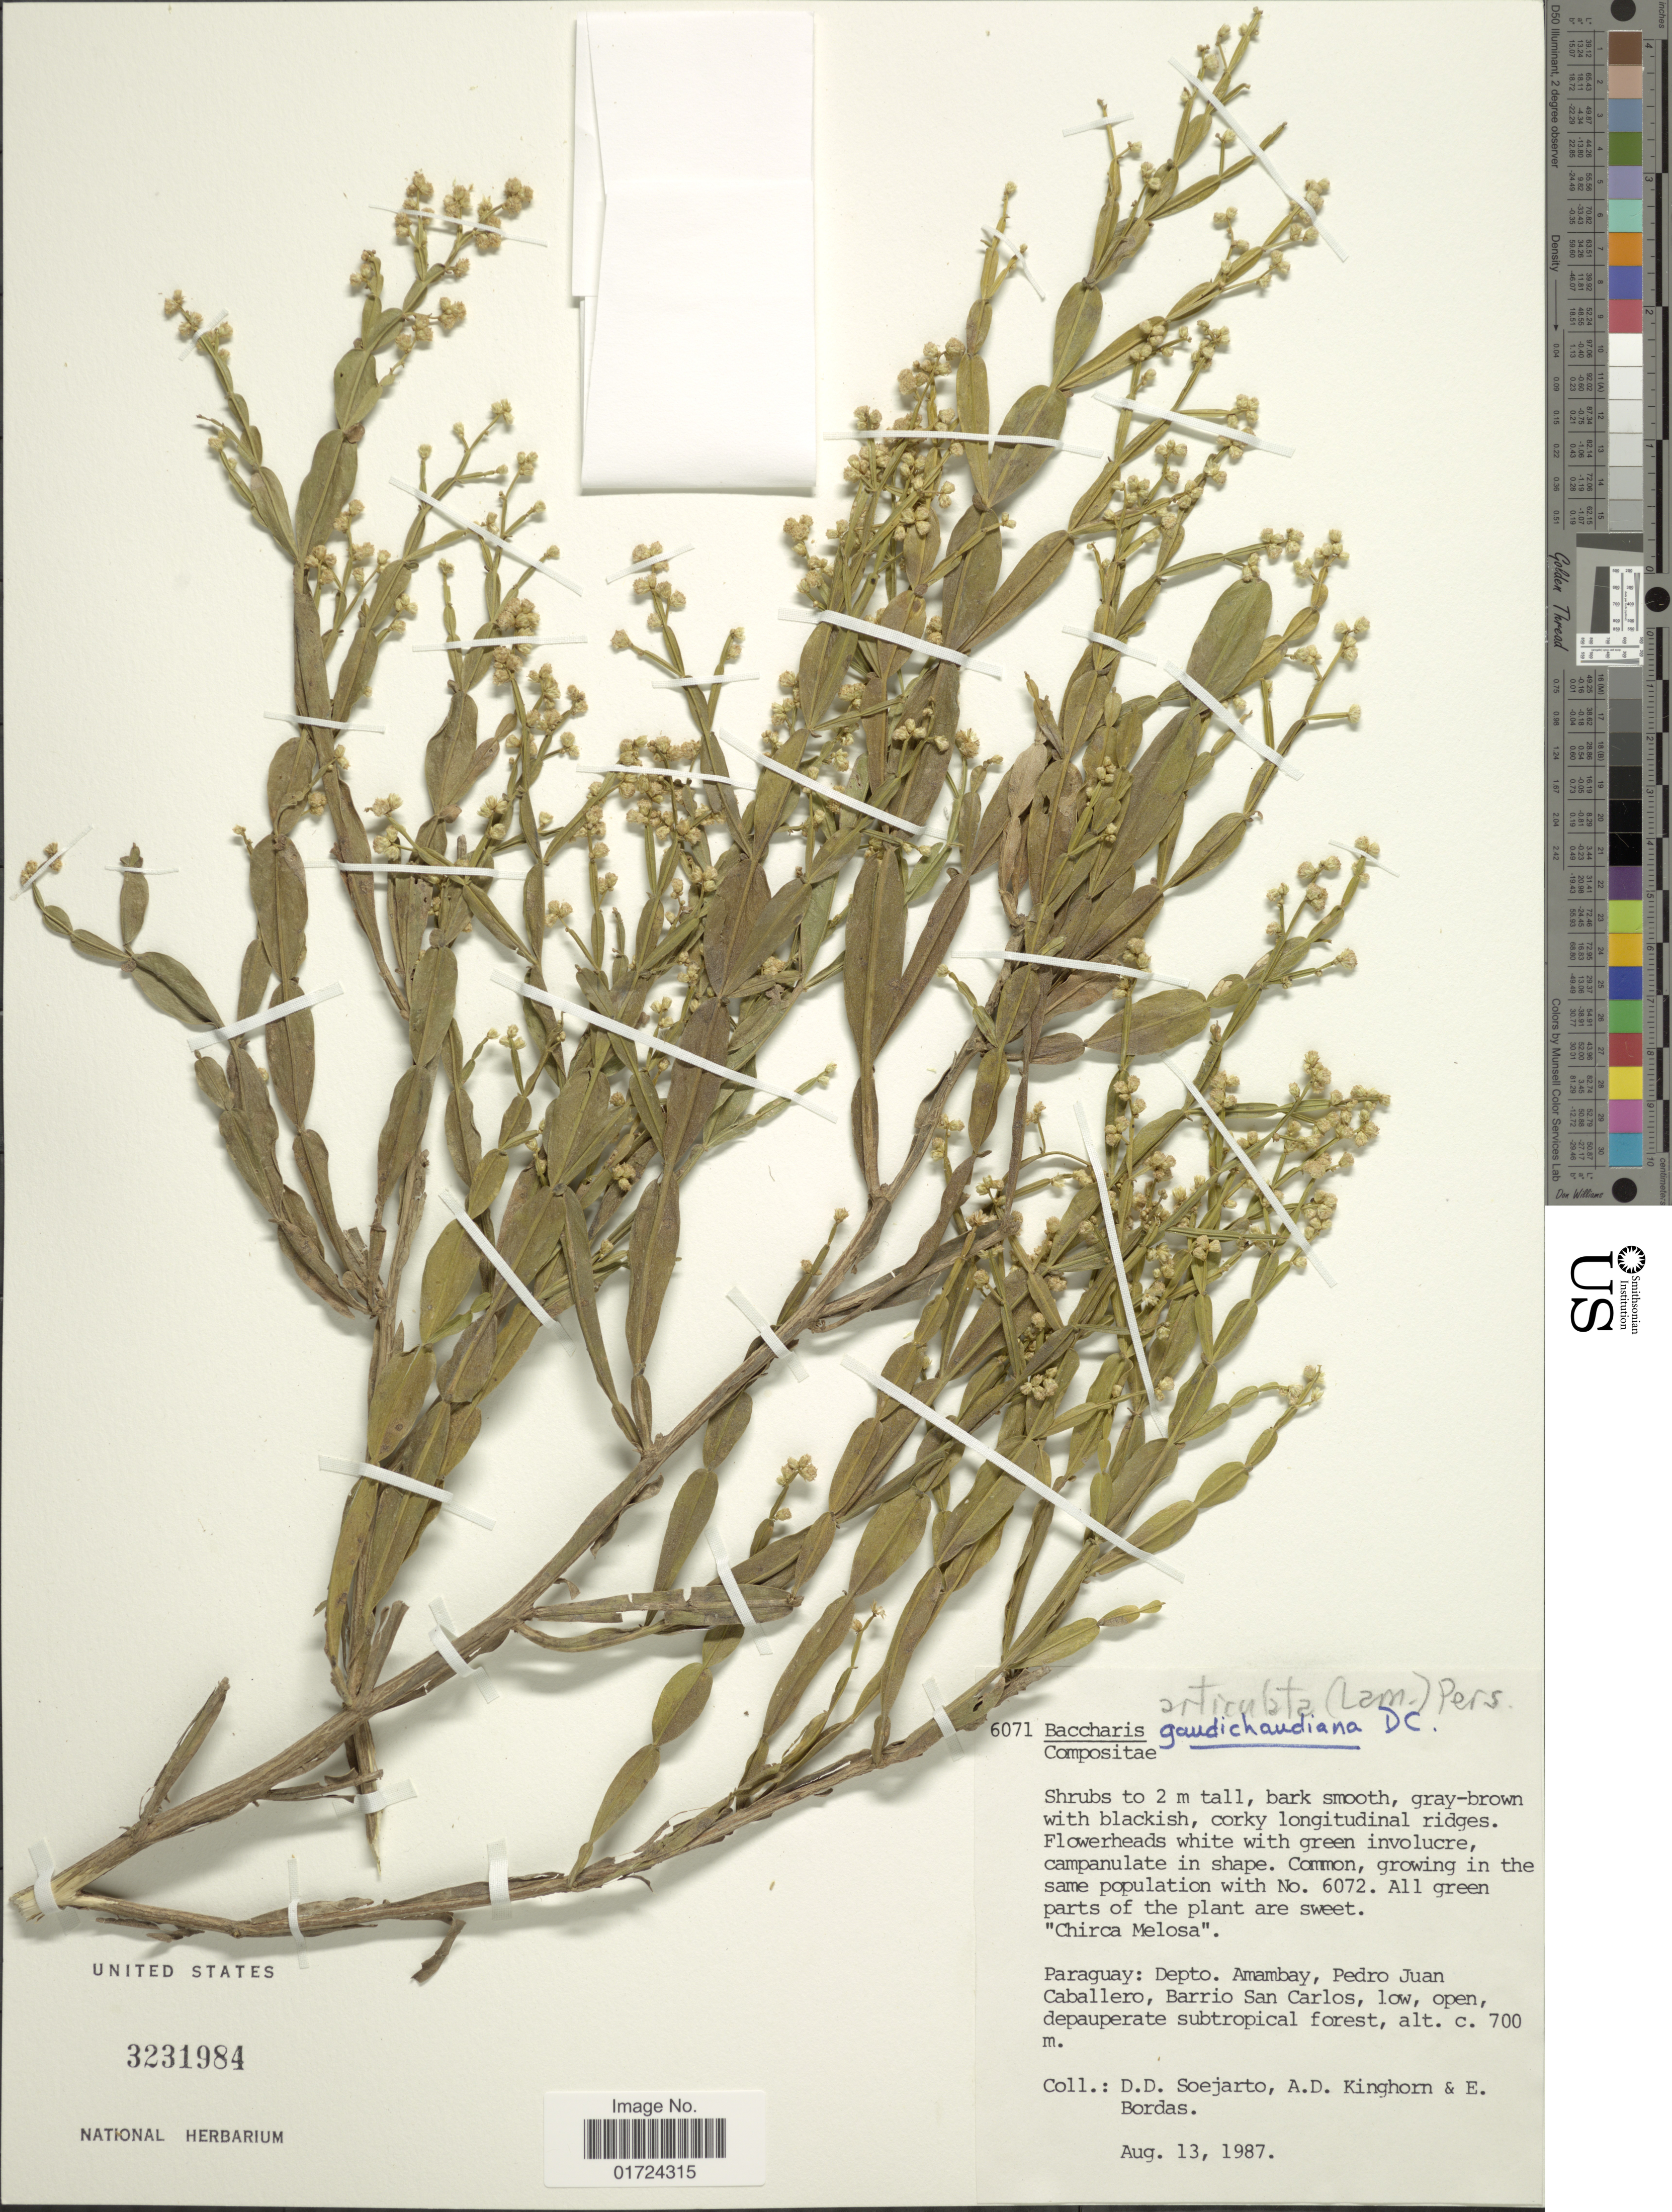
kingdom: Plantae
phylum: Tracheophyta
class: Magnoliopsida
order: Asterales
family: Asteraceae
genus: Baccharis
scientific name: Baccharis articulata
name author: (Lam.) Pers.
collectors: A. Kinghorn & E. Bordas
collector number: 6071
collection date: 1987-08-13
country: Paraguay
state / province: Amambay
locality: Pedro Juan Caballero, Barrio San Carlos.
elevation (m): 700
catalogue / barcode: US 3231984